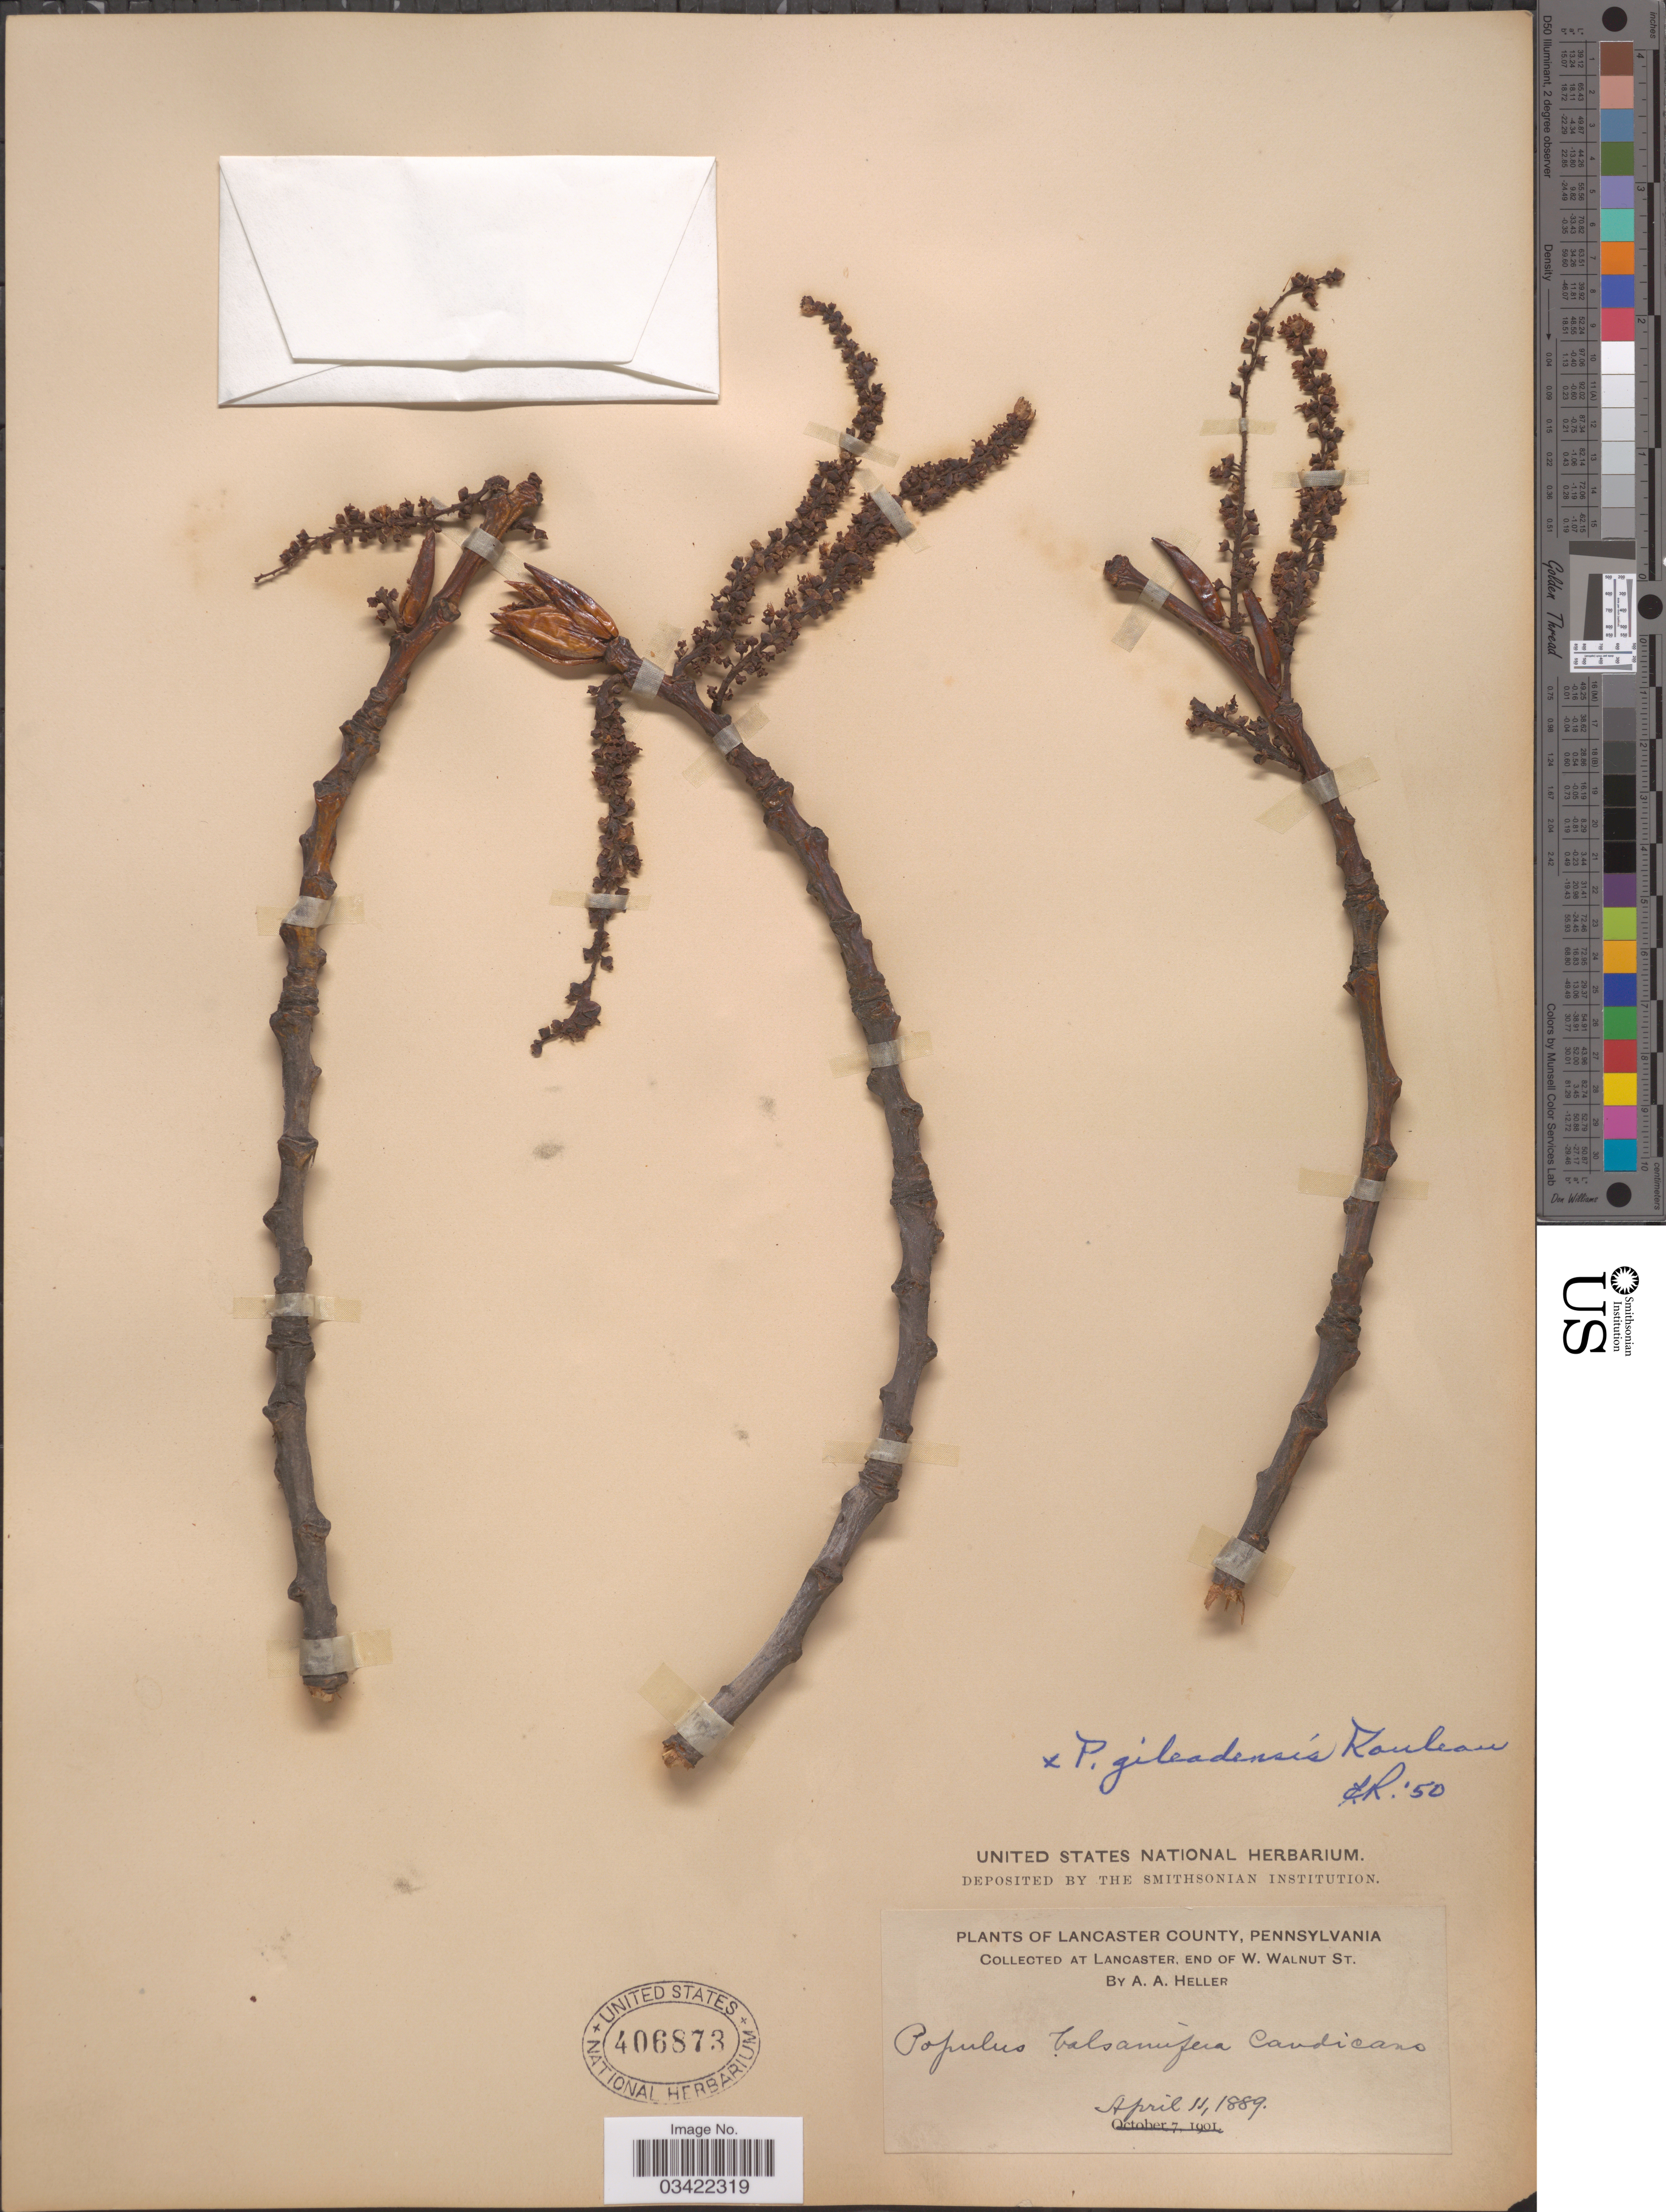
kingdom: Plantae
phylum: Tracheophyta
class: Magnoliopsida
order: Malpighiales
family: Salicaceae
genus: Populus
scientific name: Populus x jackii 'Balm of Gilead'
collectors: A. A. Heller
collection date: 1889-04-11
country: United States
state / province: Pennsylvania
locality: Lancaster County. At Lancaster, end of W. Walnut St.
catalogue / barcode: US 406873